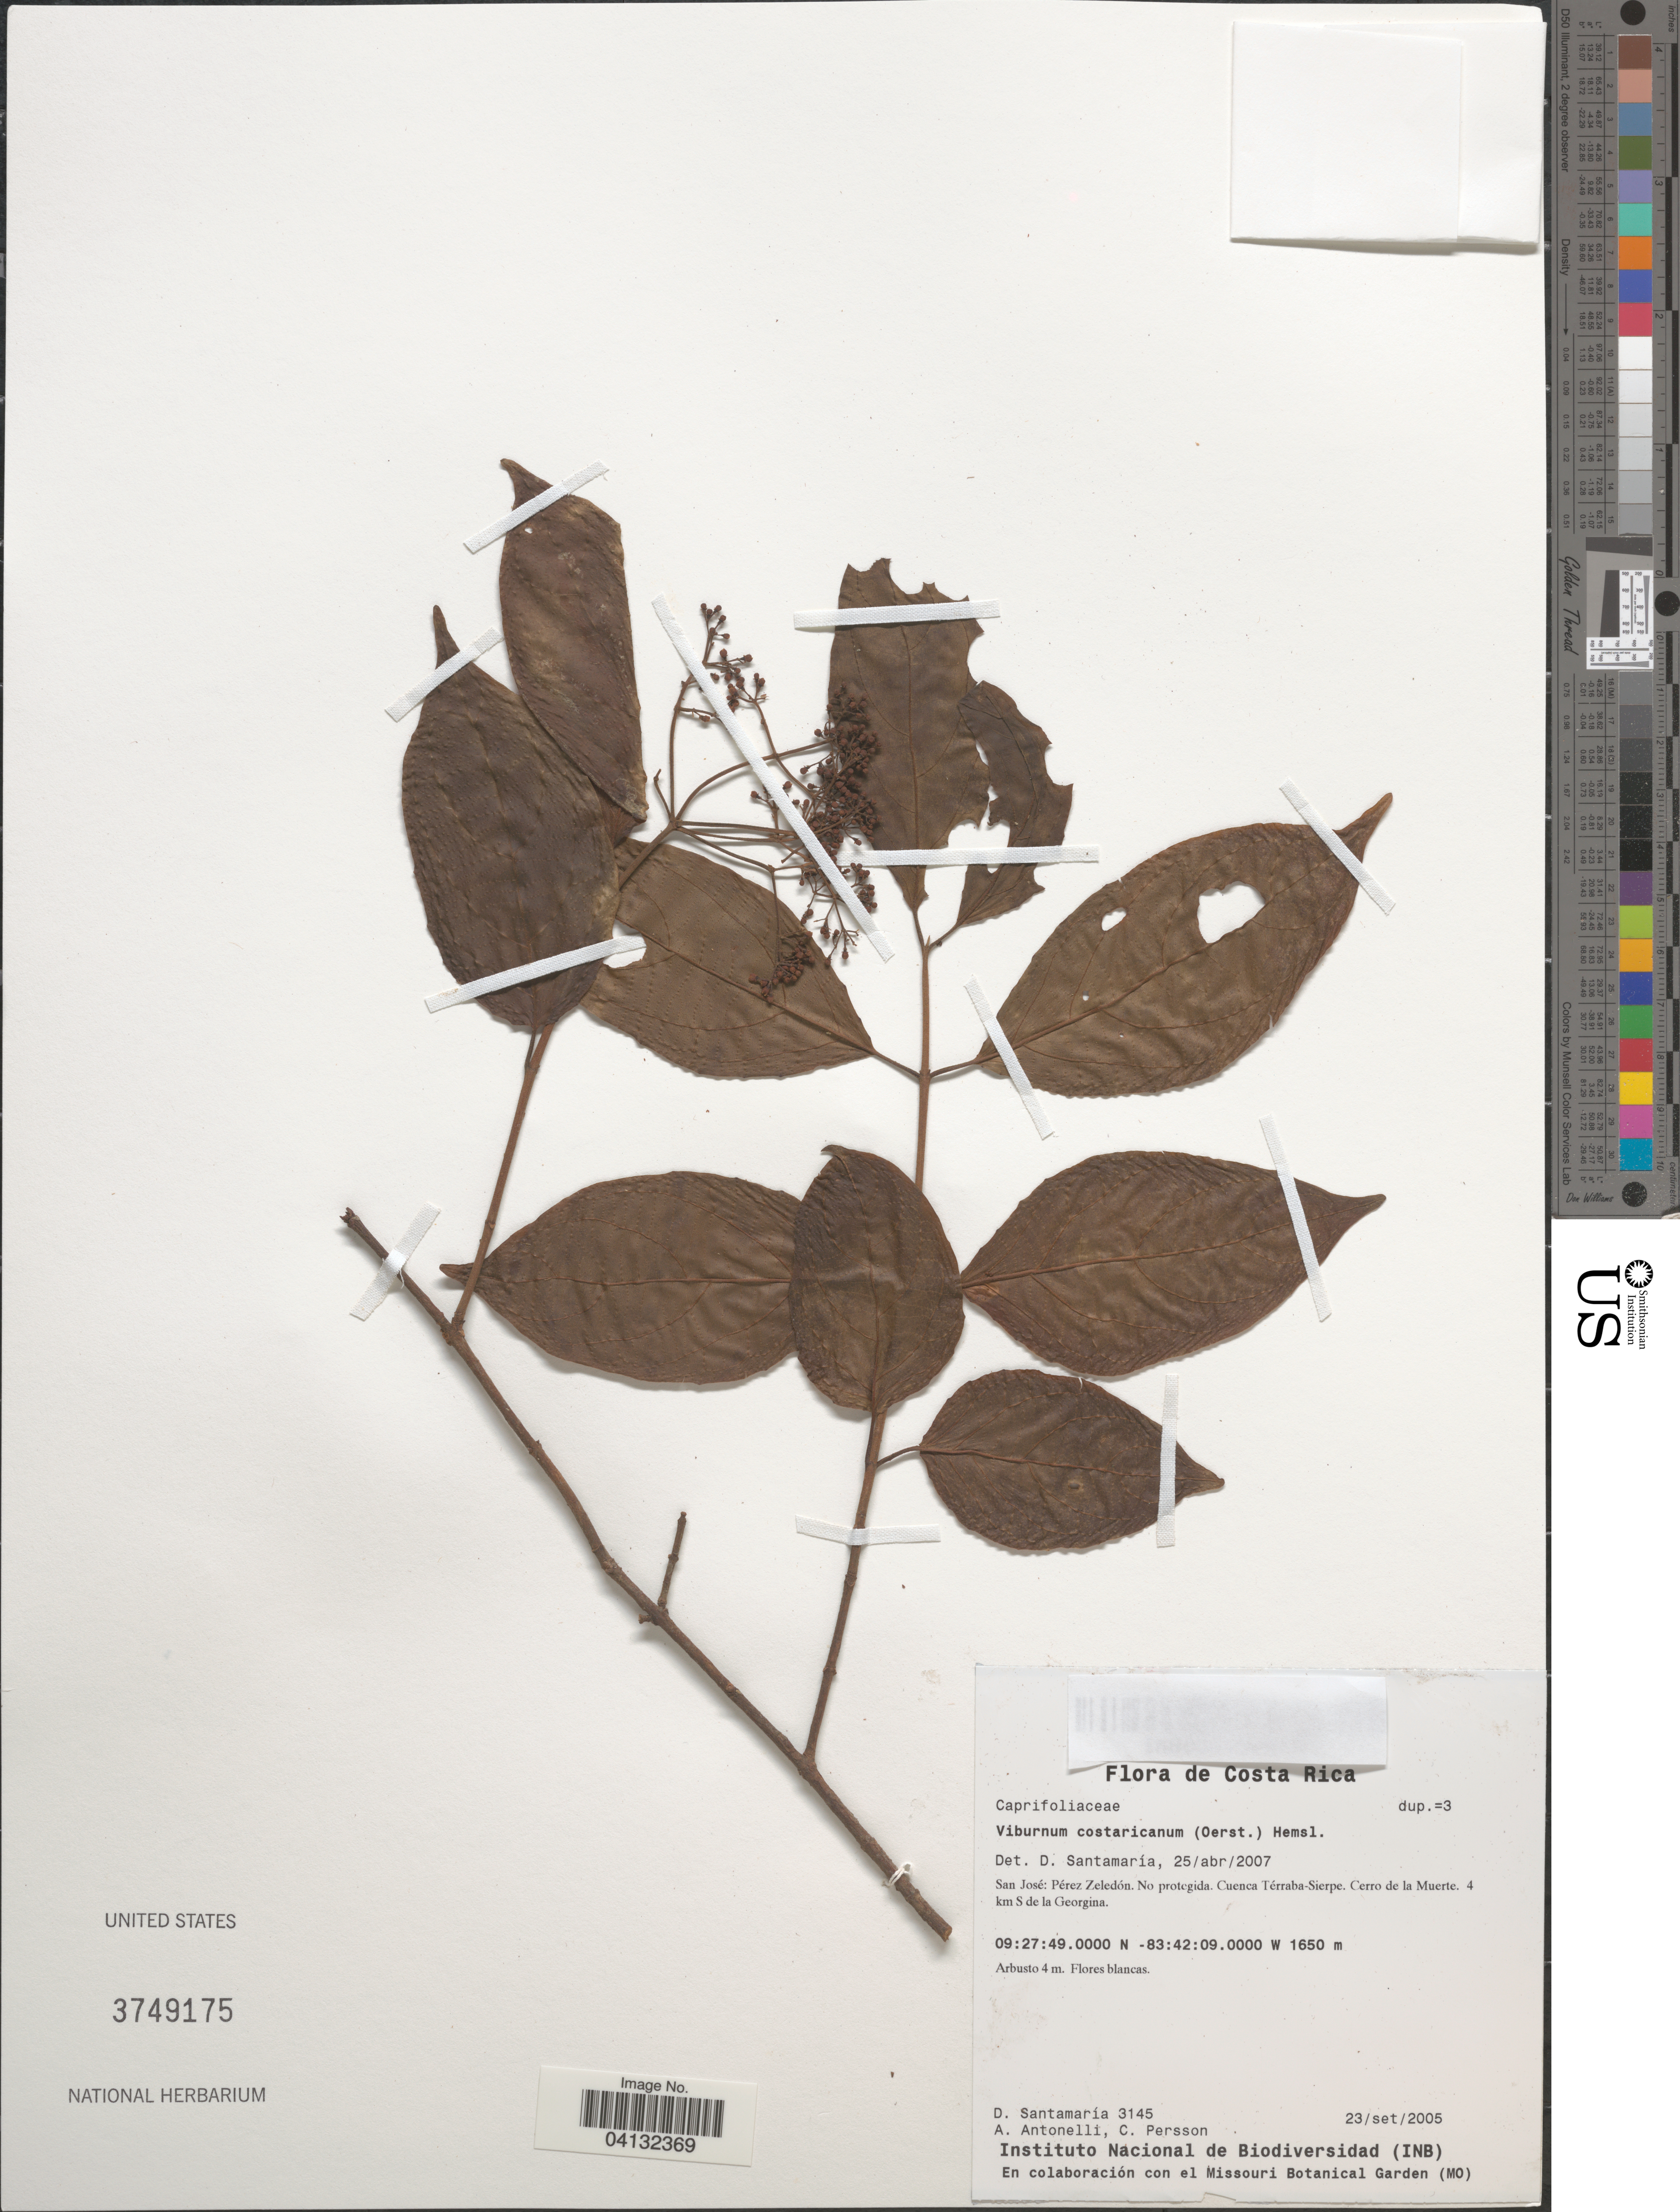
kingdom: Plantae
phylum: Tracheophyta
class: Magnoliopsida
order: Dipsacales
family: Viburnaceae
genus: Viburnum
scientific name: Viburnum costaricanum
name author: (Oerst.) Hemsl.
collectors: D. Santamaria, A. Antonelli & C. Persson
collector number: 3145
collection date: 2005-09-23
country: Costa Rica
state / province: San José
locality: Pérez Zeledón. No protegida. Cuenca Térraba-Sierpe. Cerro de la Muerte. 4 km S de la Georgina.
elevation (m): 1650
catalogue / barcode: US 3749175